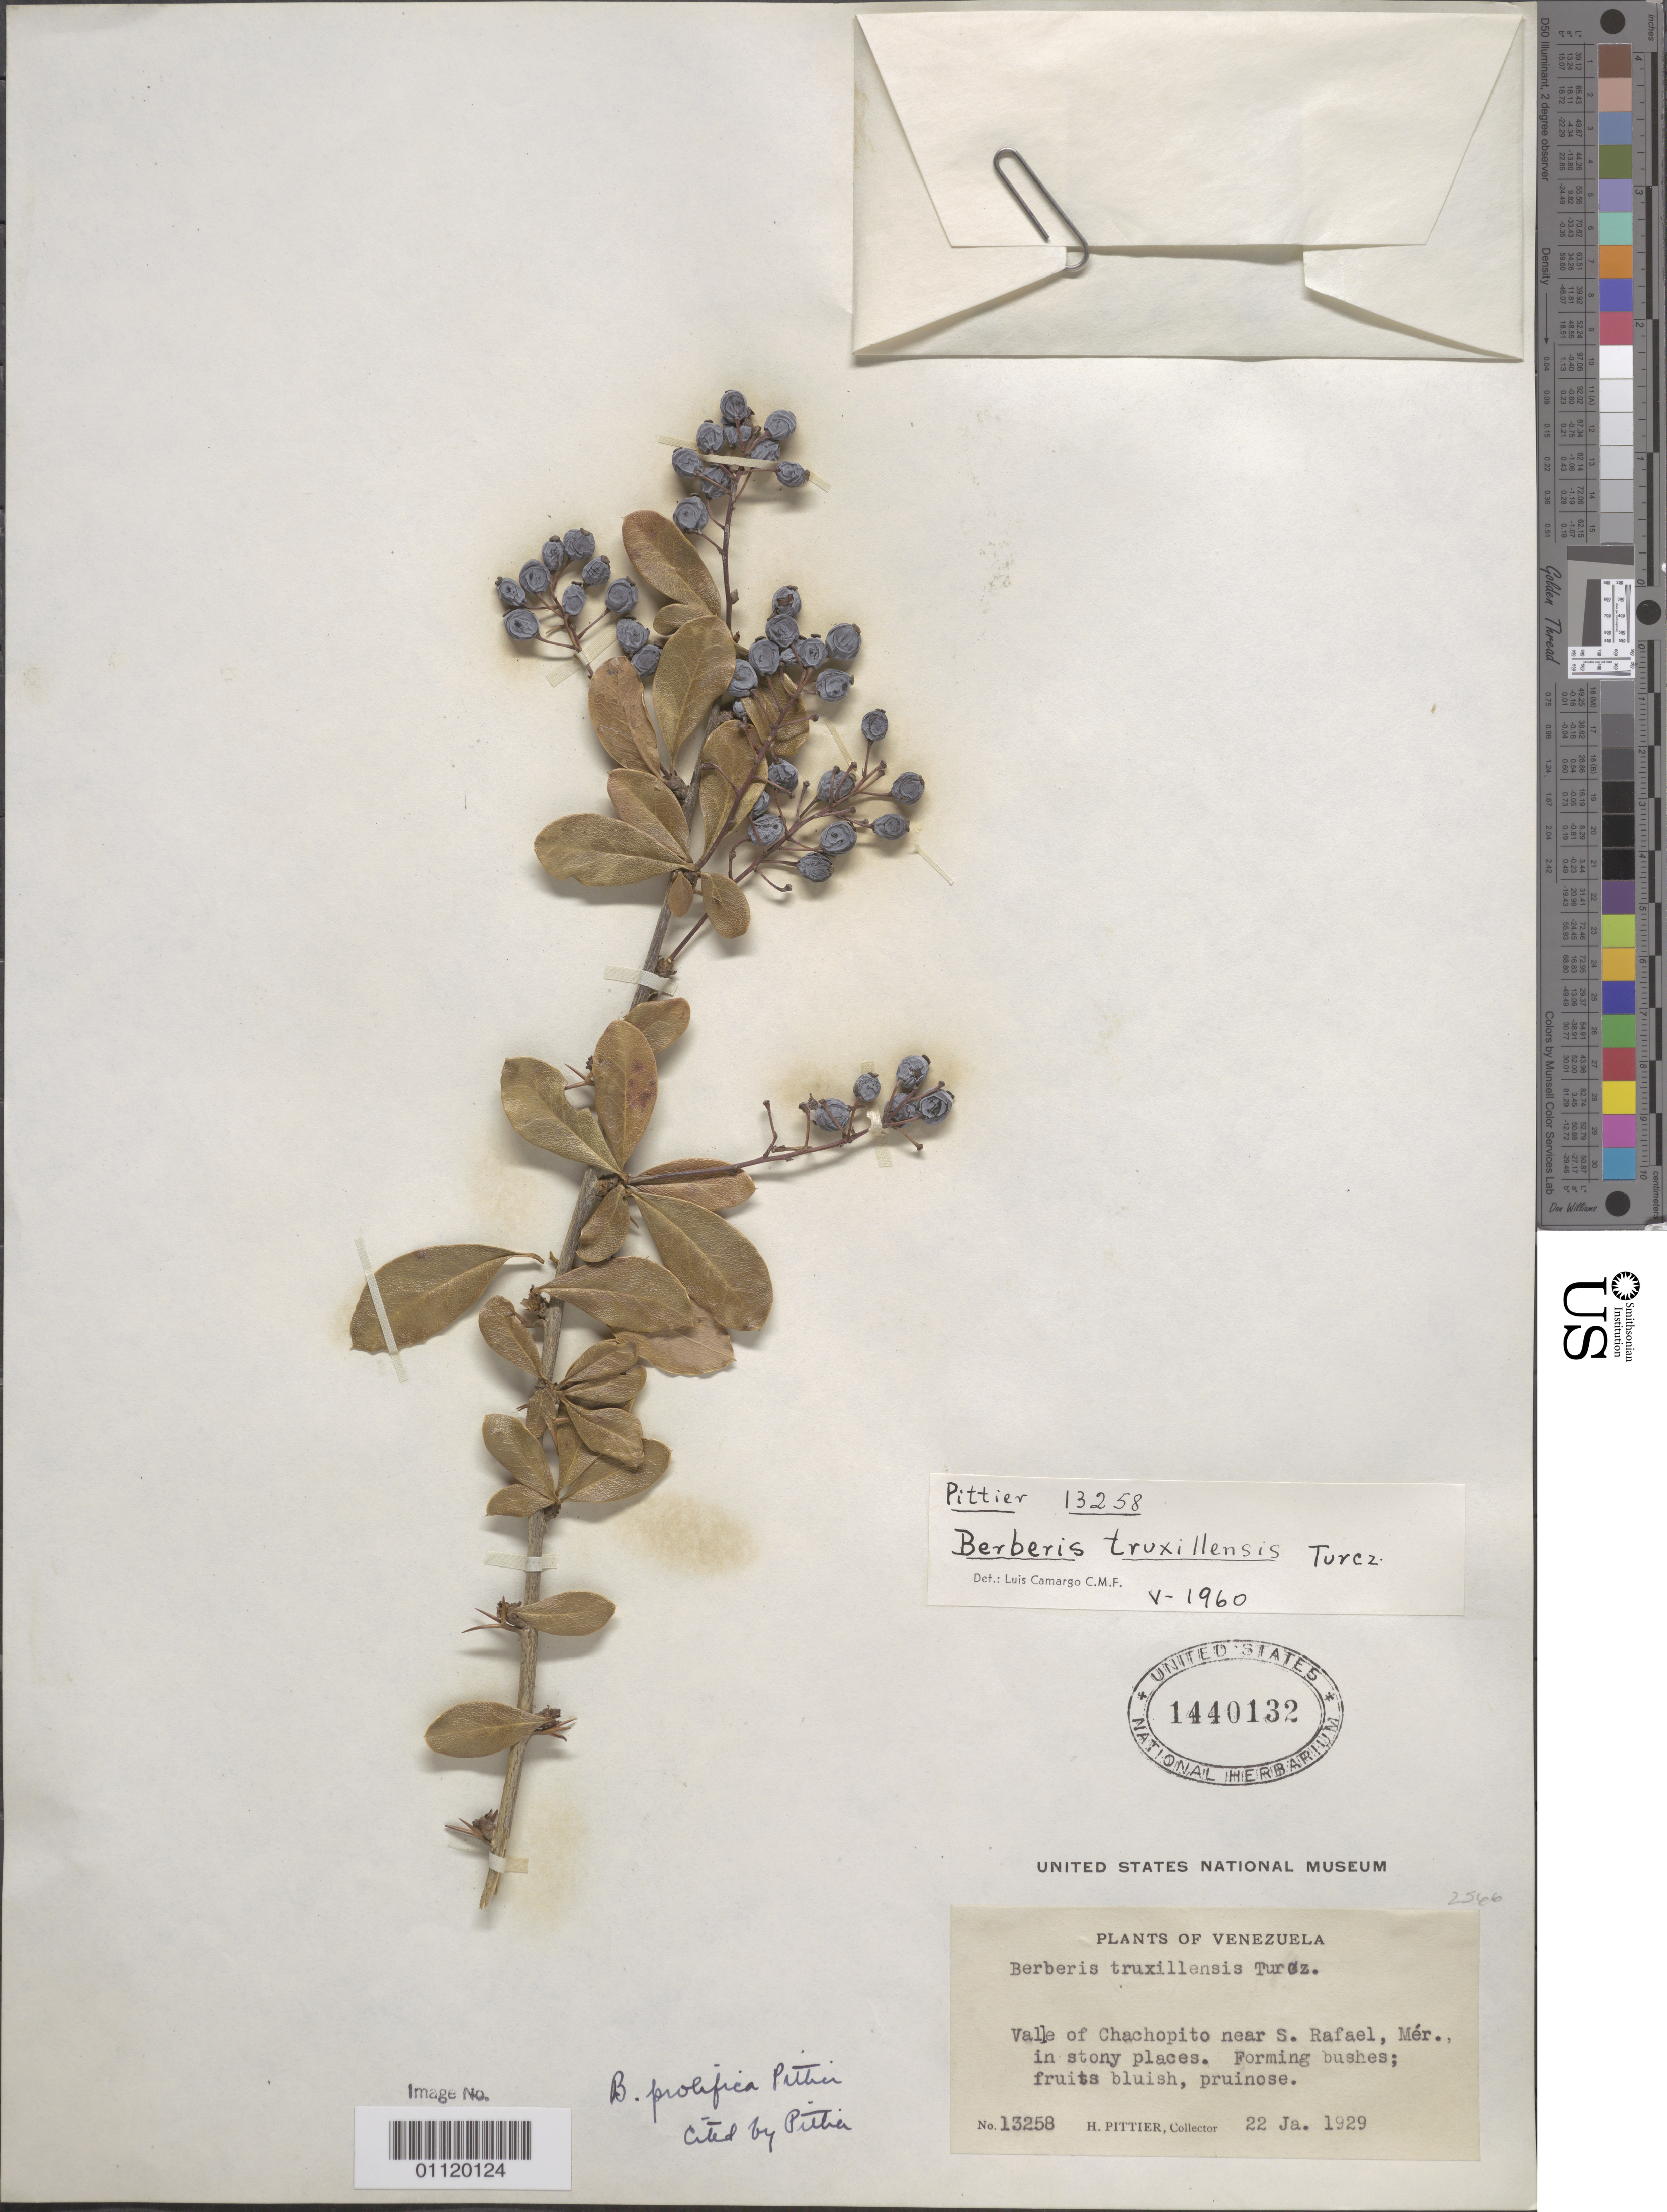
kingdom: Plantae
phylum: Tracheophyta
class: Magnoliopsida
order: Ranunculales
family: Berberidaceae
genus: Berberis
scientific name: Berberis truxillensis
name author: Turcz.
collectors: H. F. Pittier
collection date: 1929-01-22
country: Venezuela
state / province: Mérida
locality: Valle of Chachopito near S. Rafael.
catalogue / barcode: US 1440132